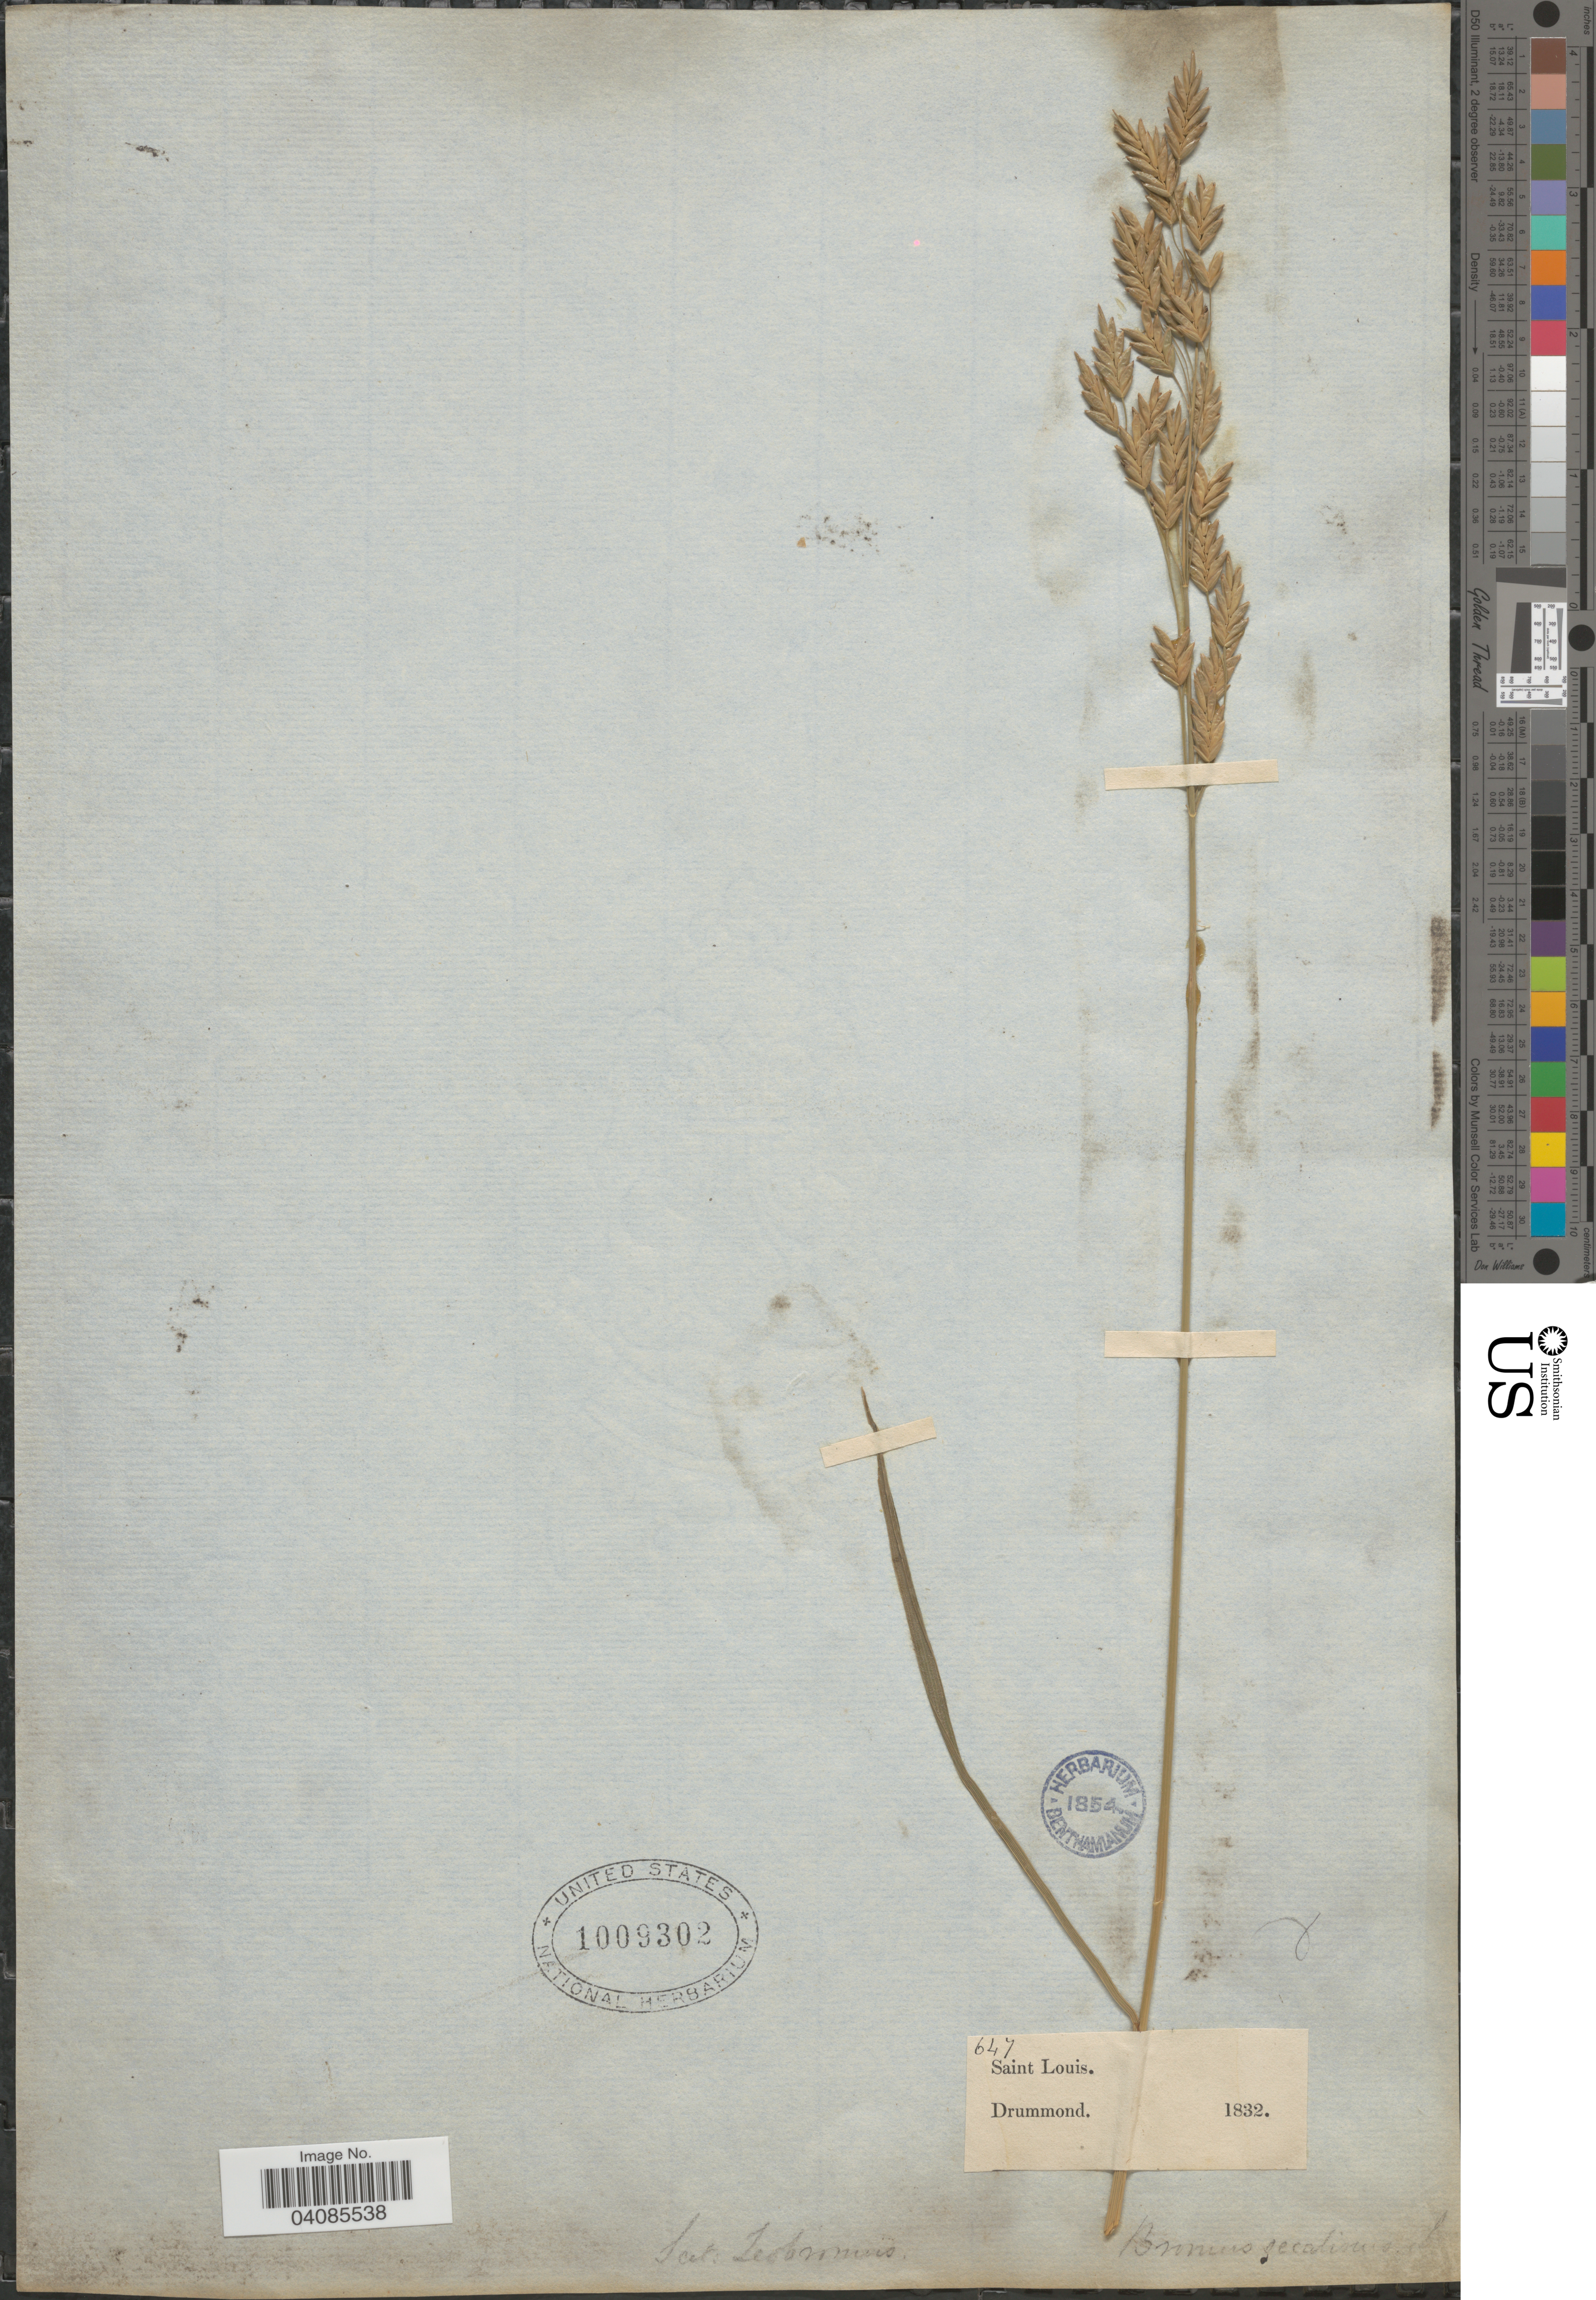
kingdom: Plantae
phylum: Tracheophyta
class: Liliopsida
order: Poales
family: Poaceae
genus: Bromus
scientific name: Bromus secalinus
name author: L.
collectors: -. Drummond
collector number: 647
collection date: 1832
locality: Saint Louis.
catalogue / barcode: US 1009302